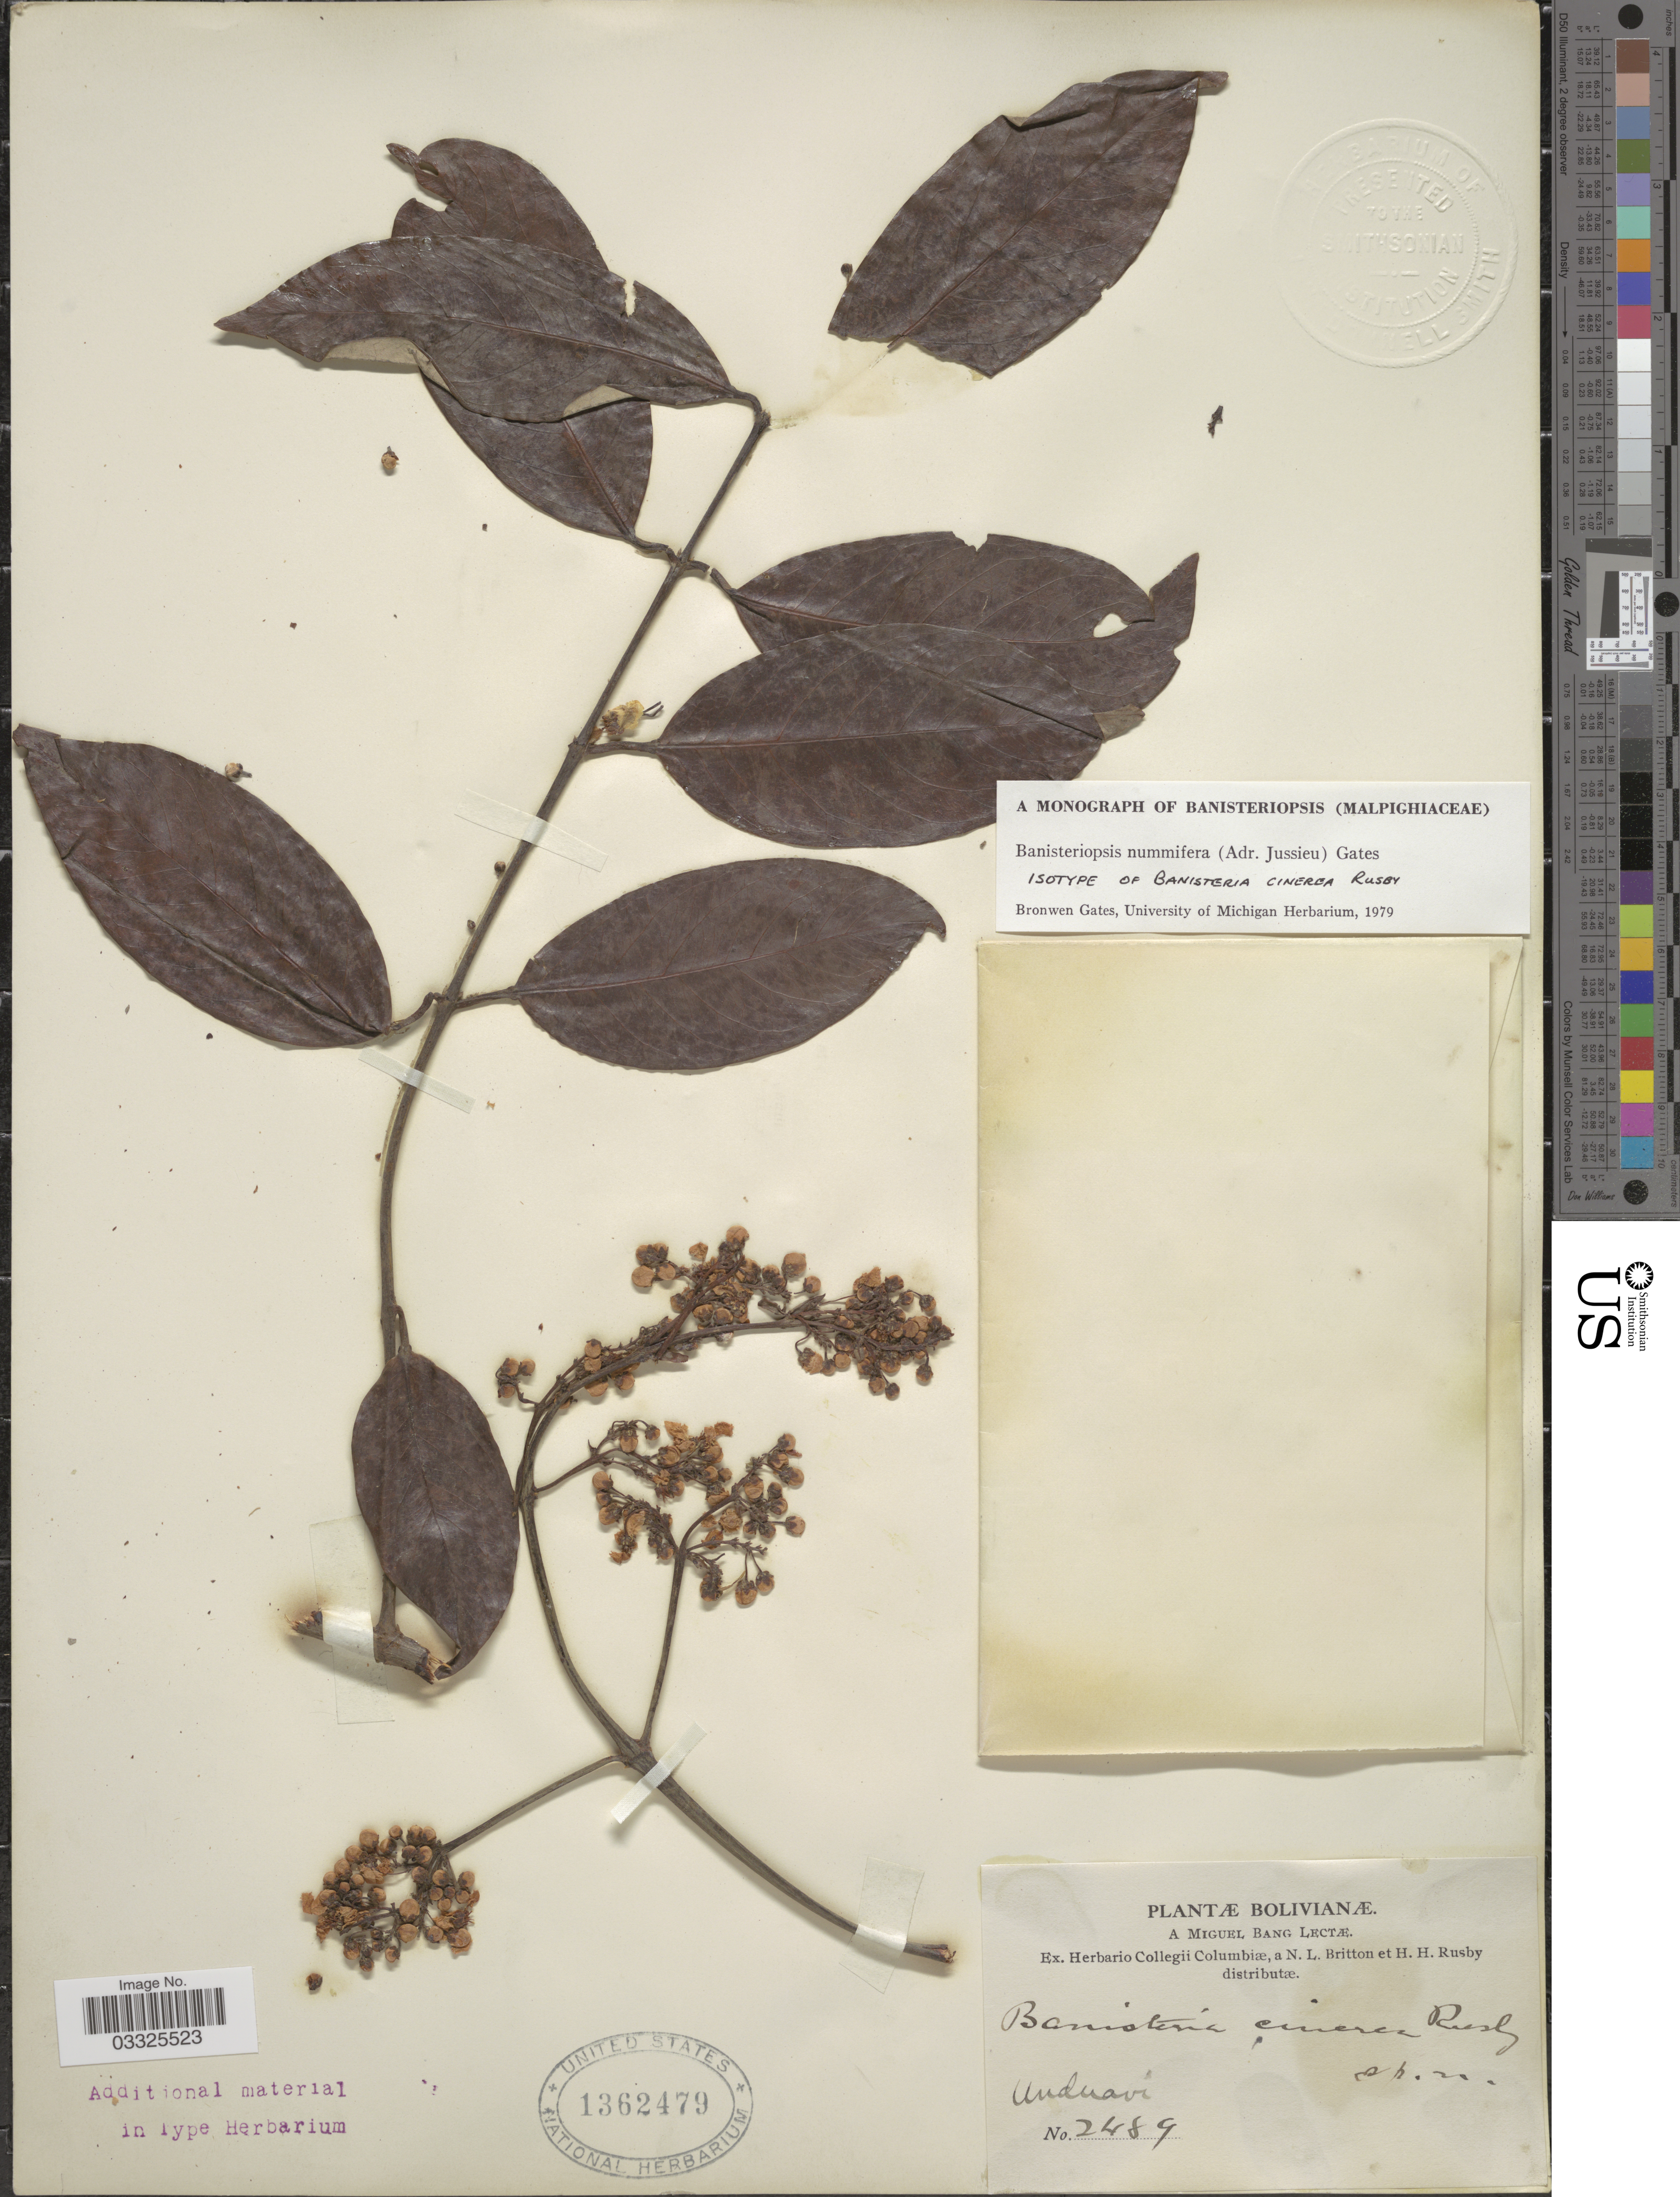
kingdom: Plantae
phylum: Tracheophyta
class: Magnoliopsida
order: Malpighiales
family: Malpighiaceae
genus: Banisteriopsis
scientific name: Banisteriopsis nummifera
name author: (A. Juss.) B. Gates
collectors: M. Bang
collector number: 2489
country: Bolivia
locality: Unduavi.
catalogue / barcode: US 1362479